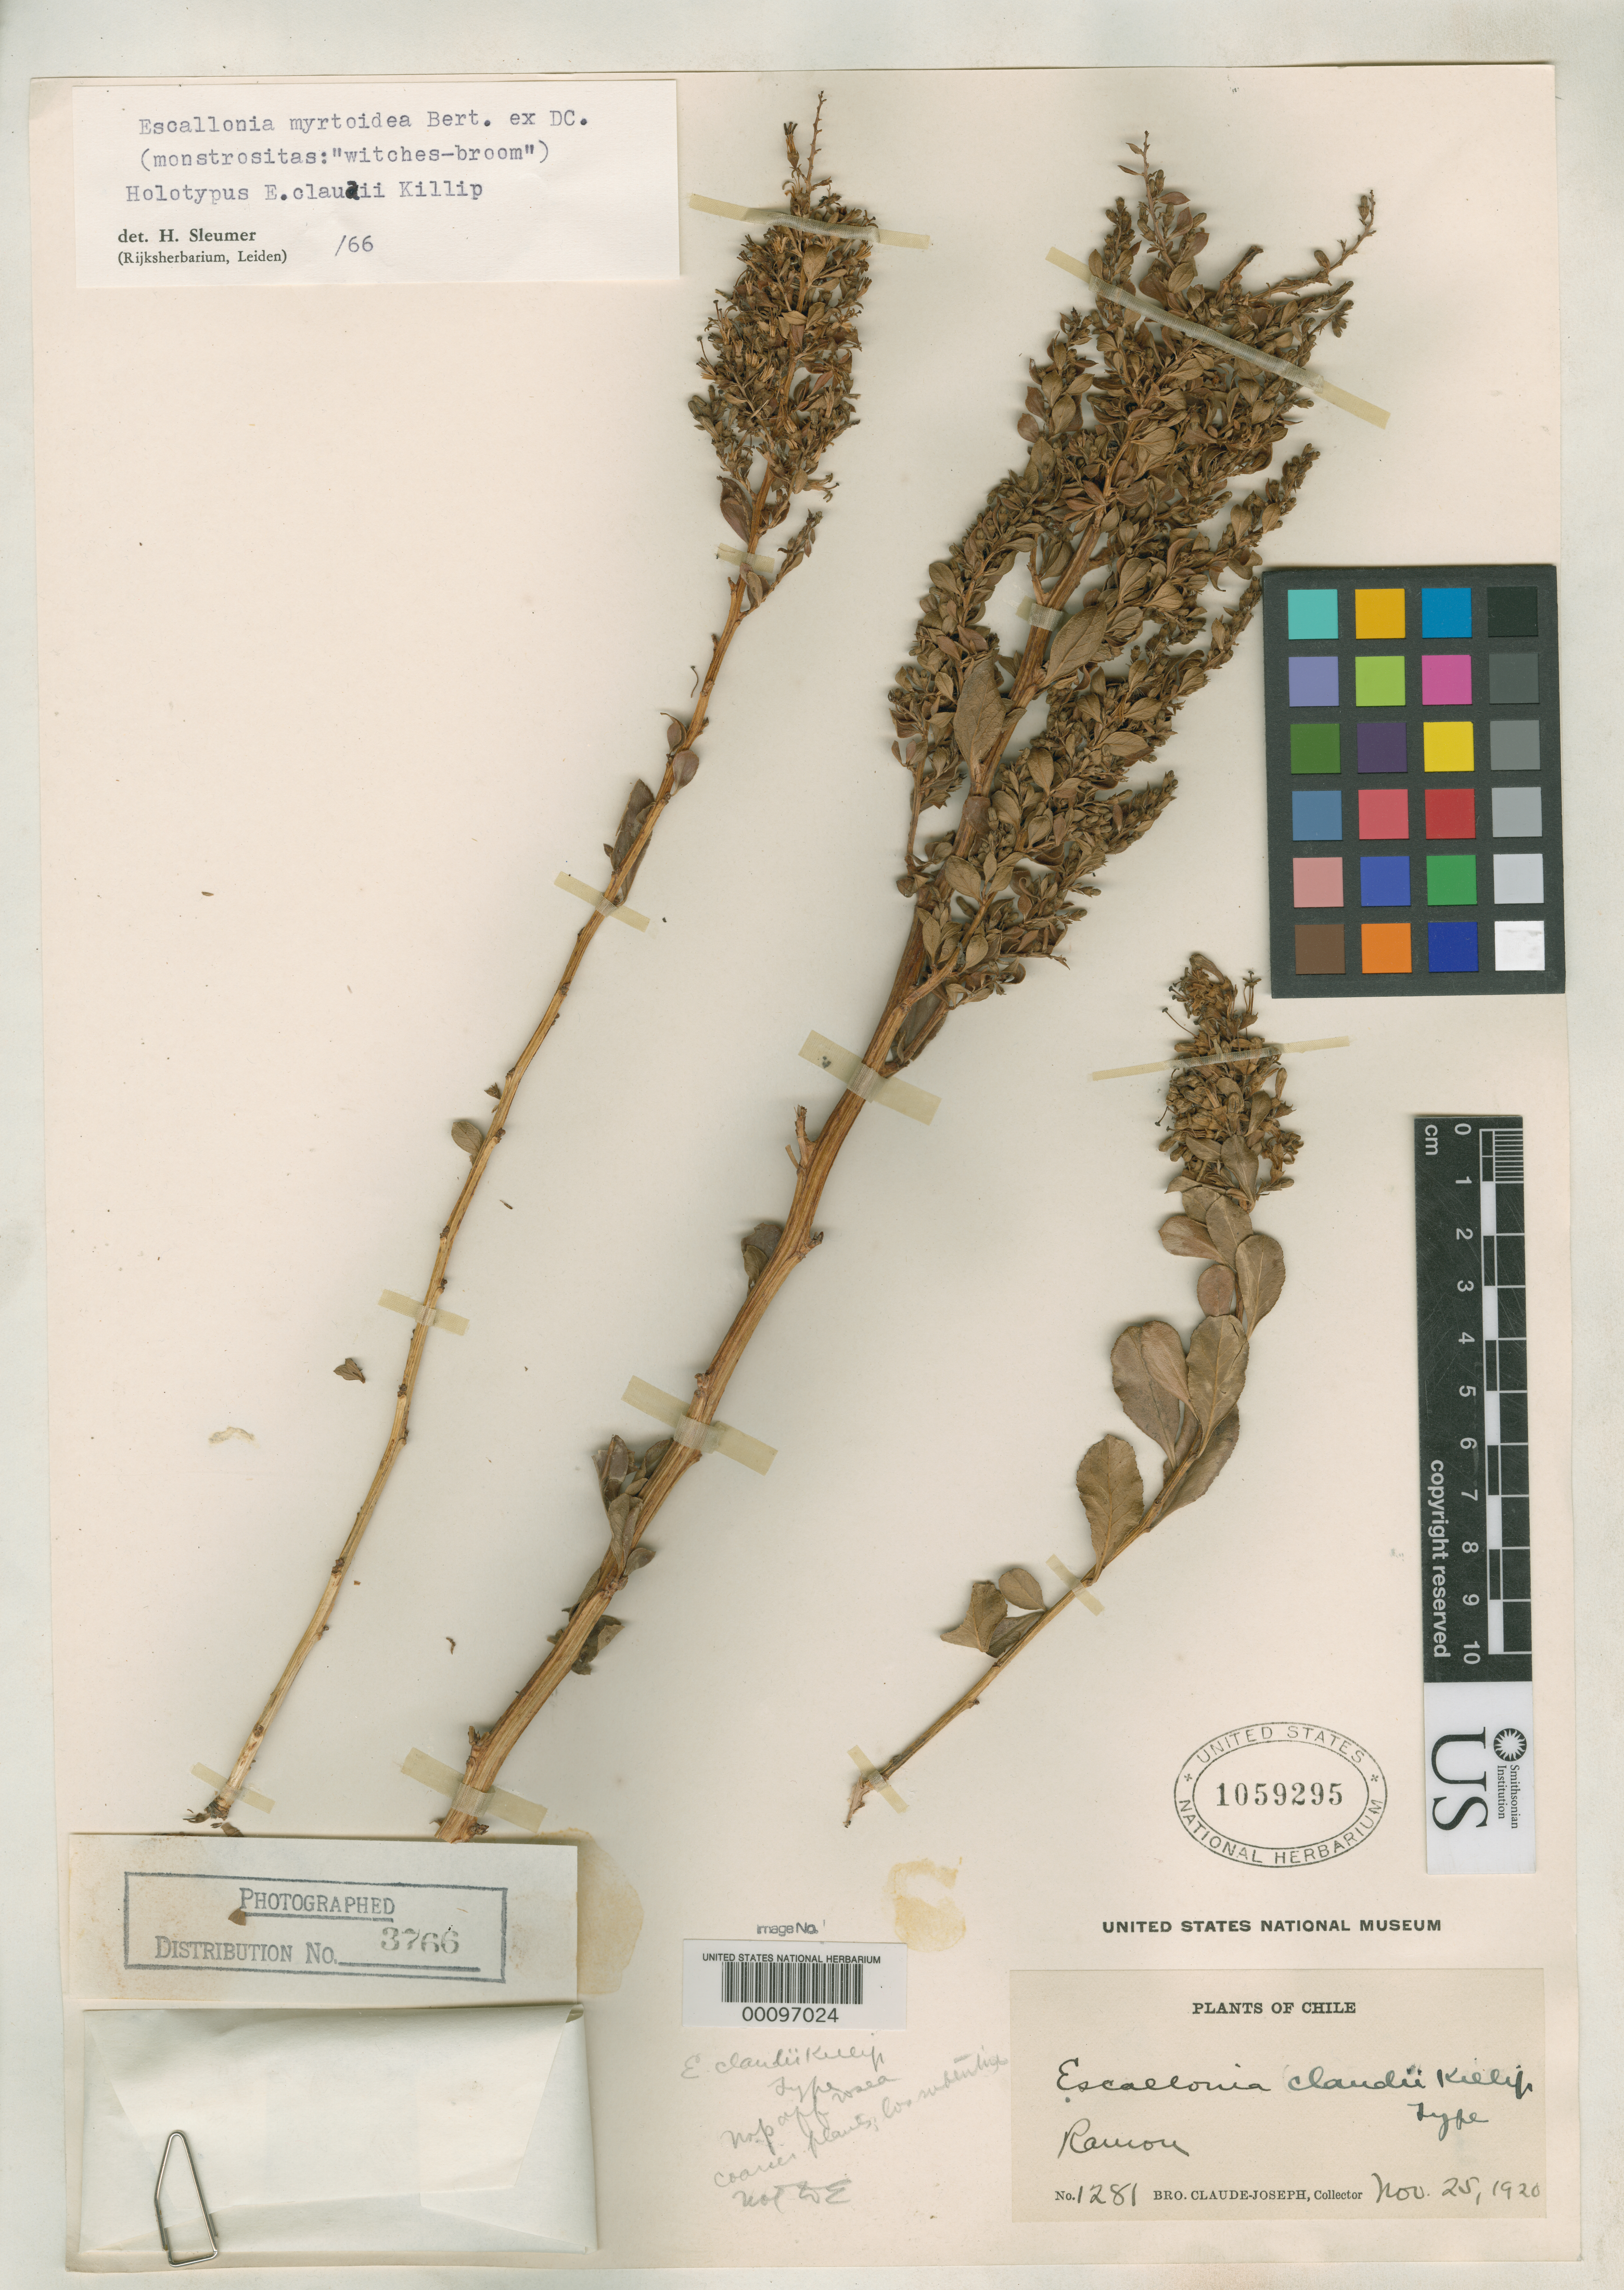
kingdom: Plantae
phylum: Tracheophyta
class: Magnoliopsida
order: Escalloniales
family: Escalloniaceae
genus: Escallonia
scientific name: Escallonia claudii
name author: Killip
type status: Holotype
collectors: C. Joseph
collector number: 1281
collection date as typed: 25 Nov 1920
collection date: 1920-11-25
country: Chile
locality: Ramon.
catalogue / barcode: US 1059295